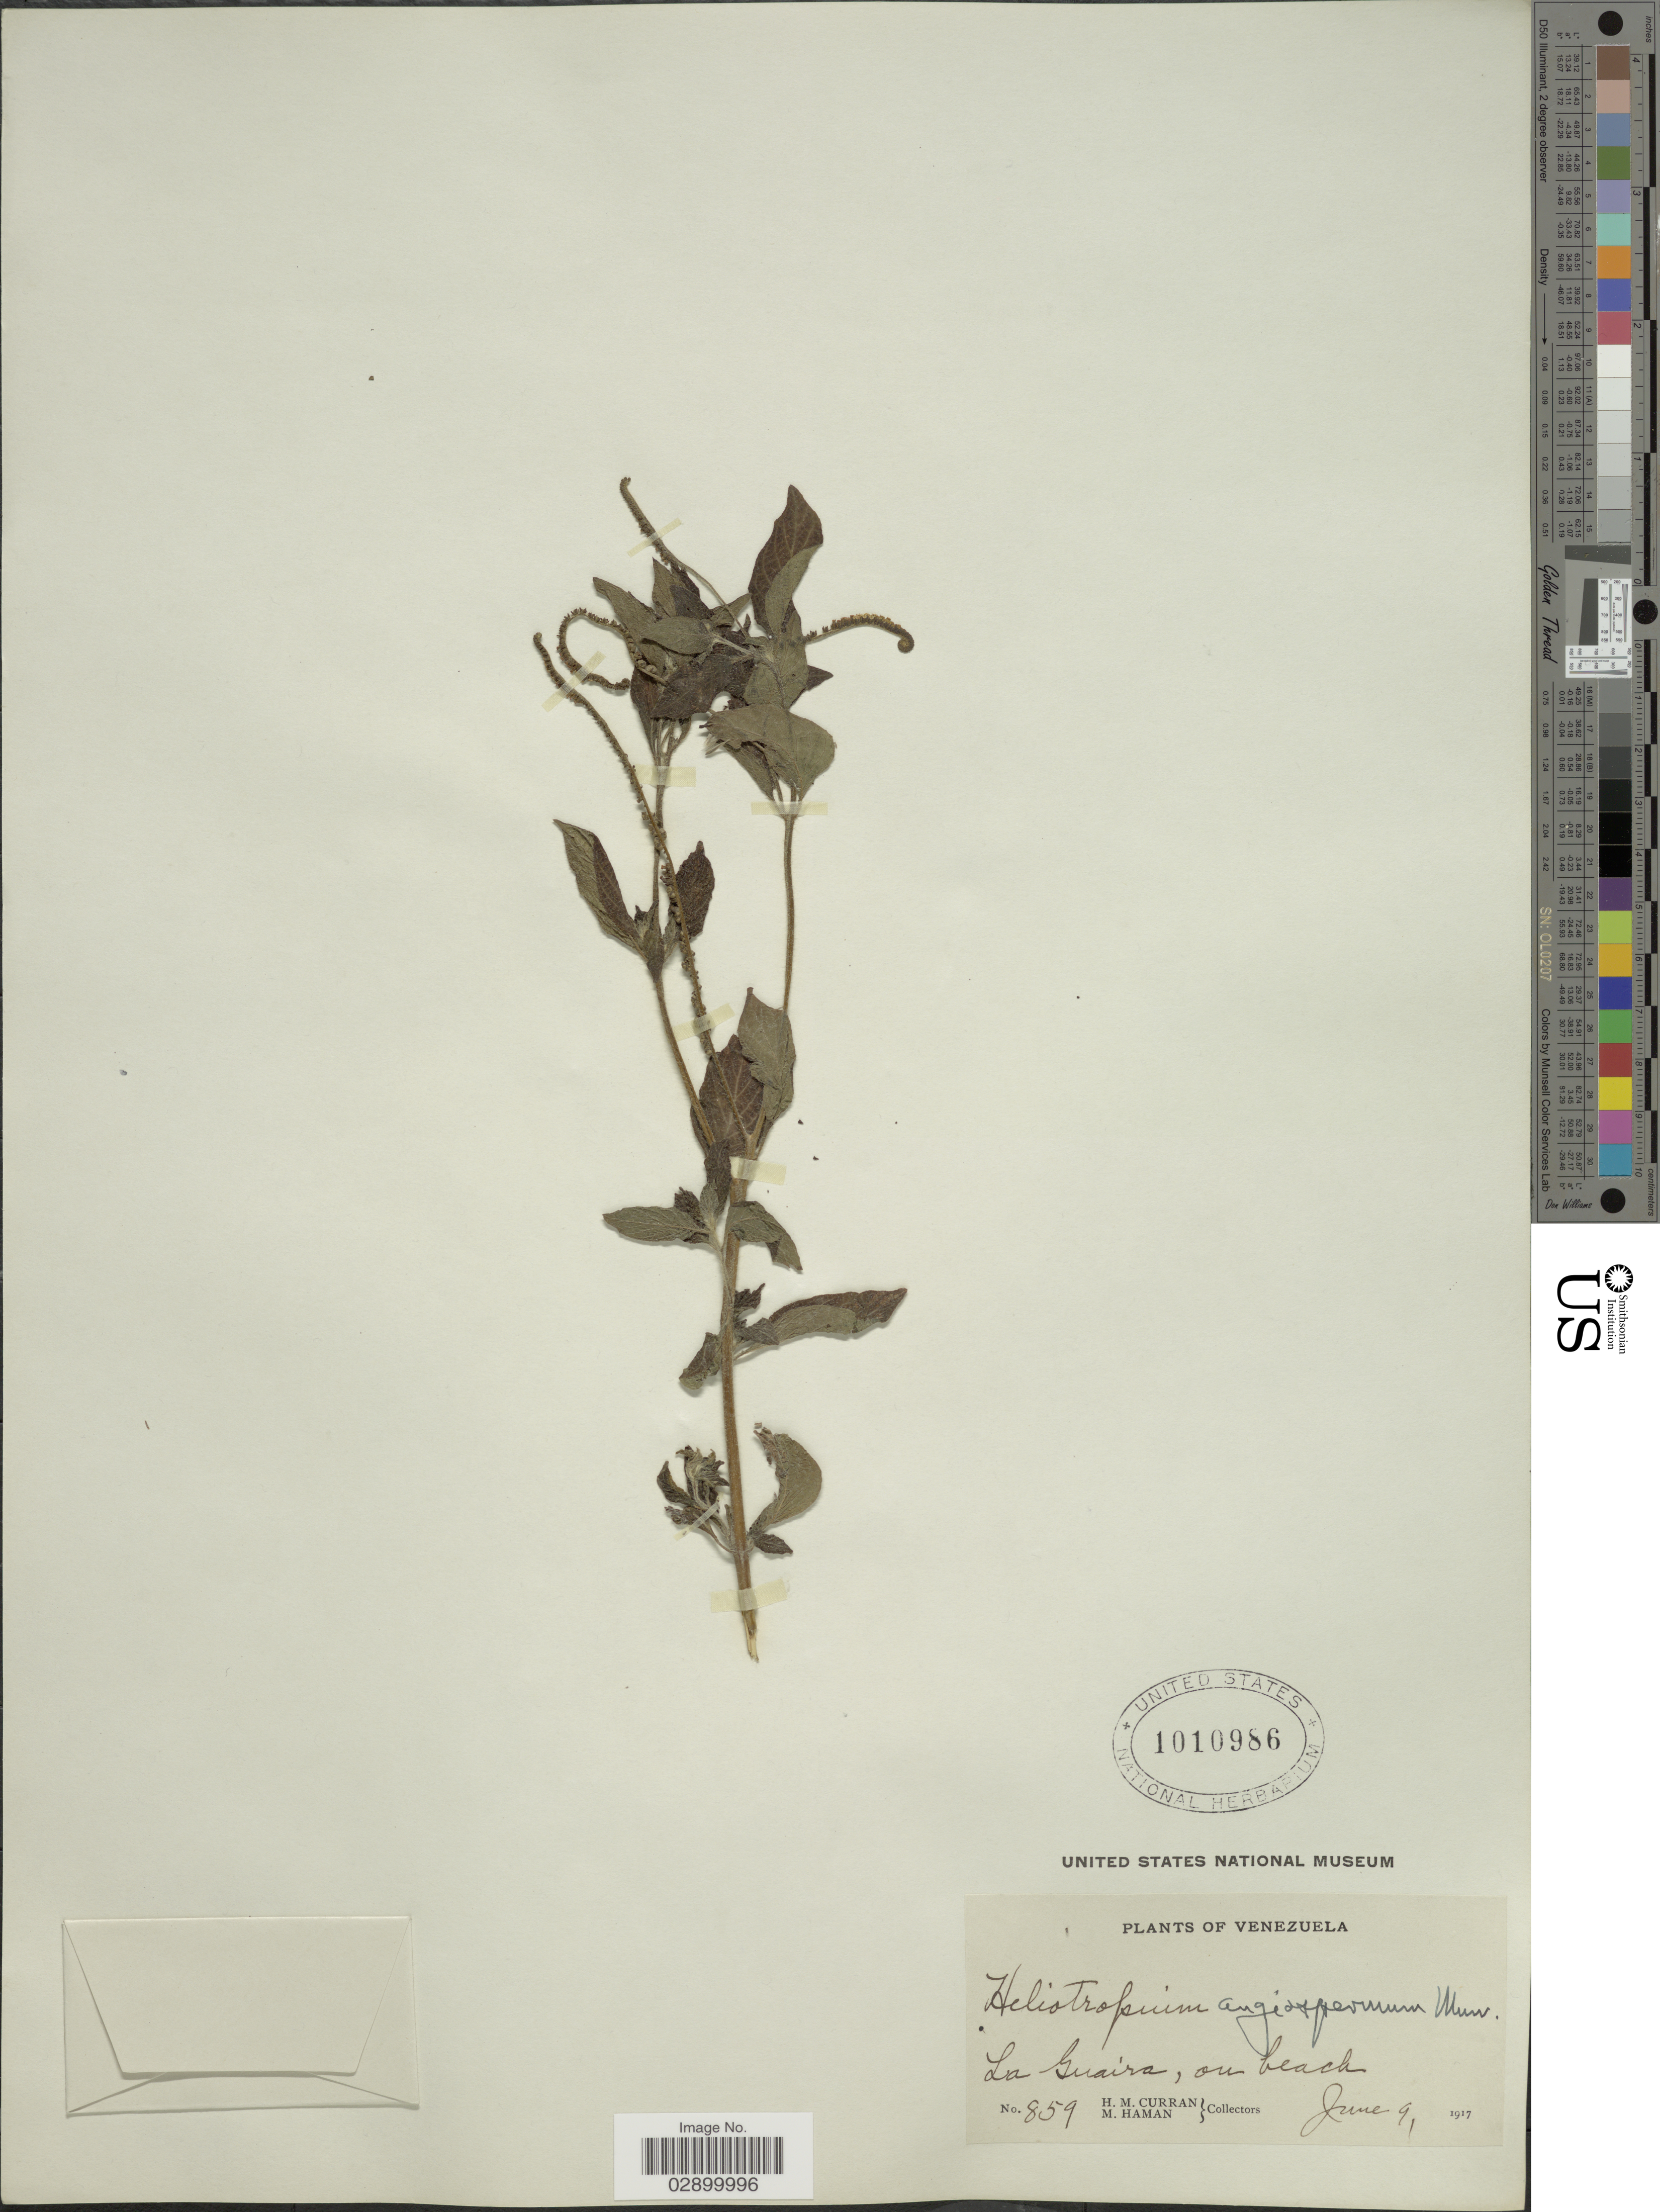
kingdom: Plantae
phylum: Tracheophyta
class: Magnoliopsida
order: Boraginales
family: Heliotropiaceae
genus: Heliotropium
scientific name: Heliotropium angiospermum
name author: Murray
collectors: H. M. Curran & M. Haman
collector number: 859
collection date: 1917-06-09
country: Paraguay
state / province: Guaira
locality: La Guaira, on beach.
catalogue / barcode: US 1010986